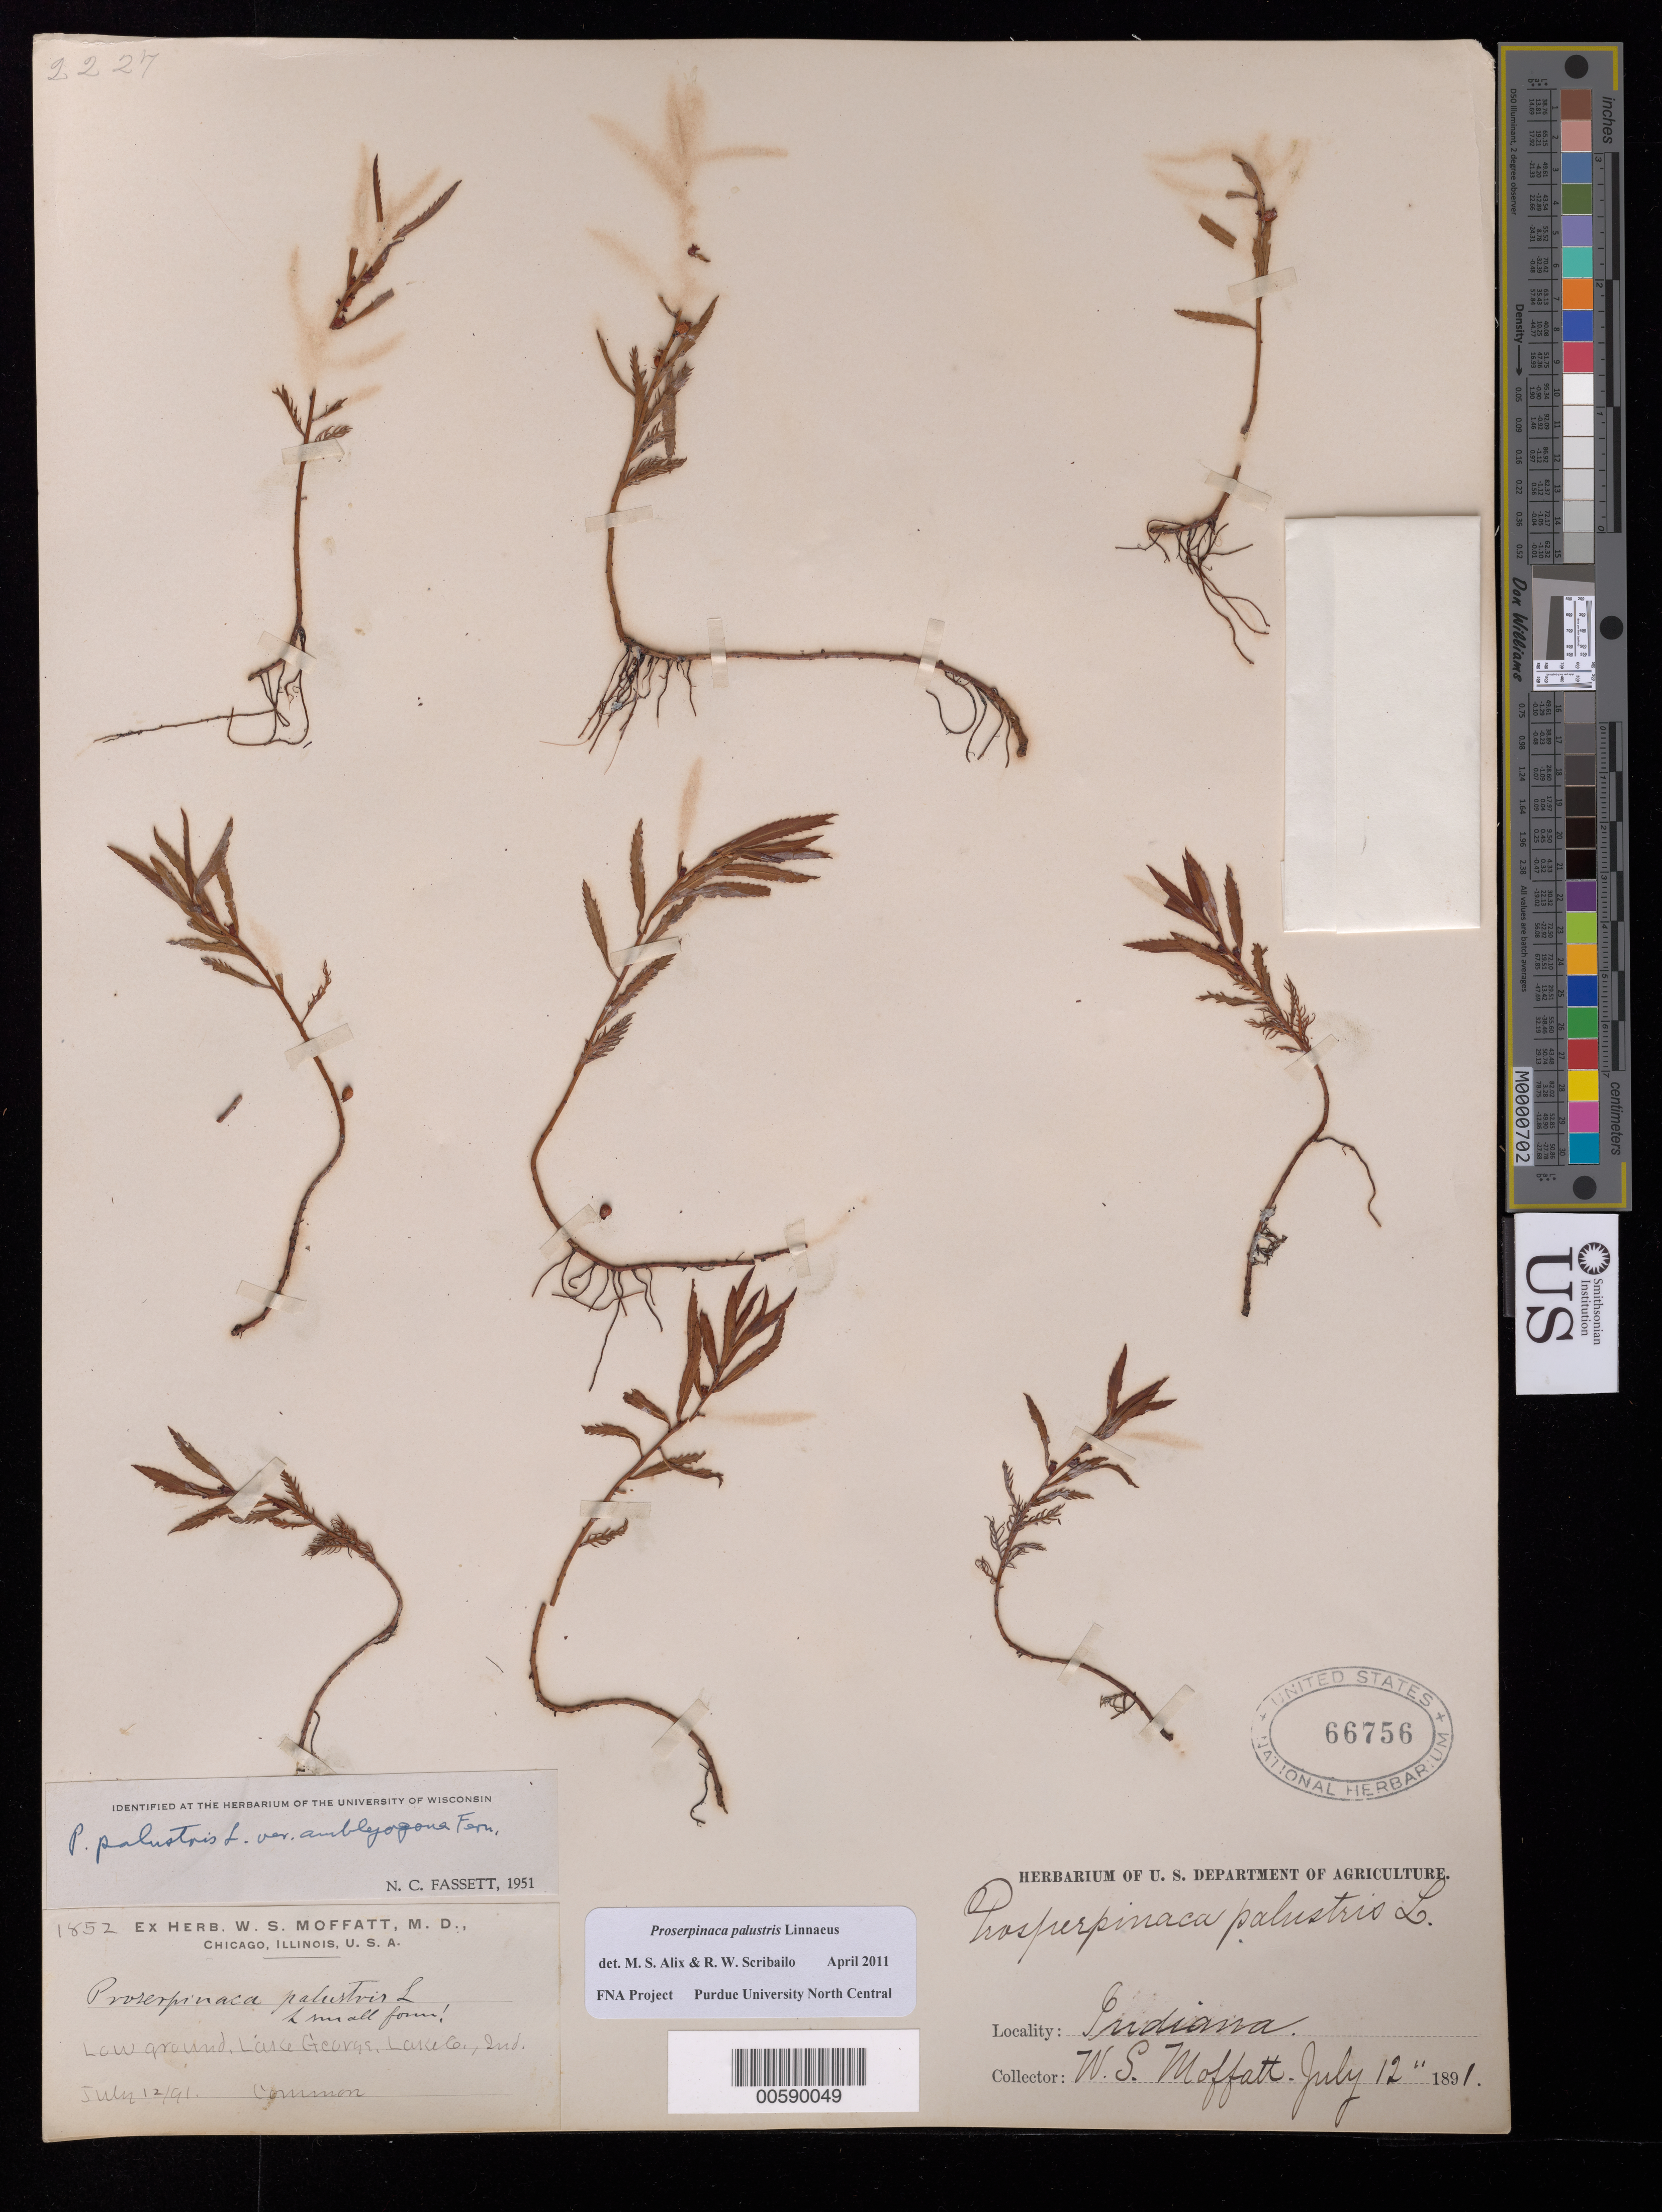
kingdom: Plantae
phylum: Tracheophyta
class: Magnoliopsida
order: Saxifragales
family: Haloragaceae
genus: Proserpinaca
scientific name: Proserpinaca palustris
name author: L.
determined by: Scribailo, R. W.; Alix, M. S.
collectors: W. Moffatt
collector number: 1852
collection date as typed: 12 Jul 1891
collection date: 1891-07-12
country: United States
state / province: Indiana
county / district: Lake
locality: Lake George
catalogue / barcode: US 66756